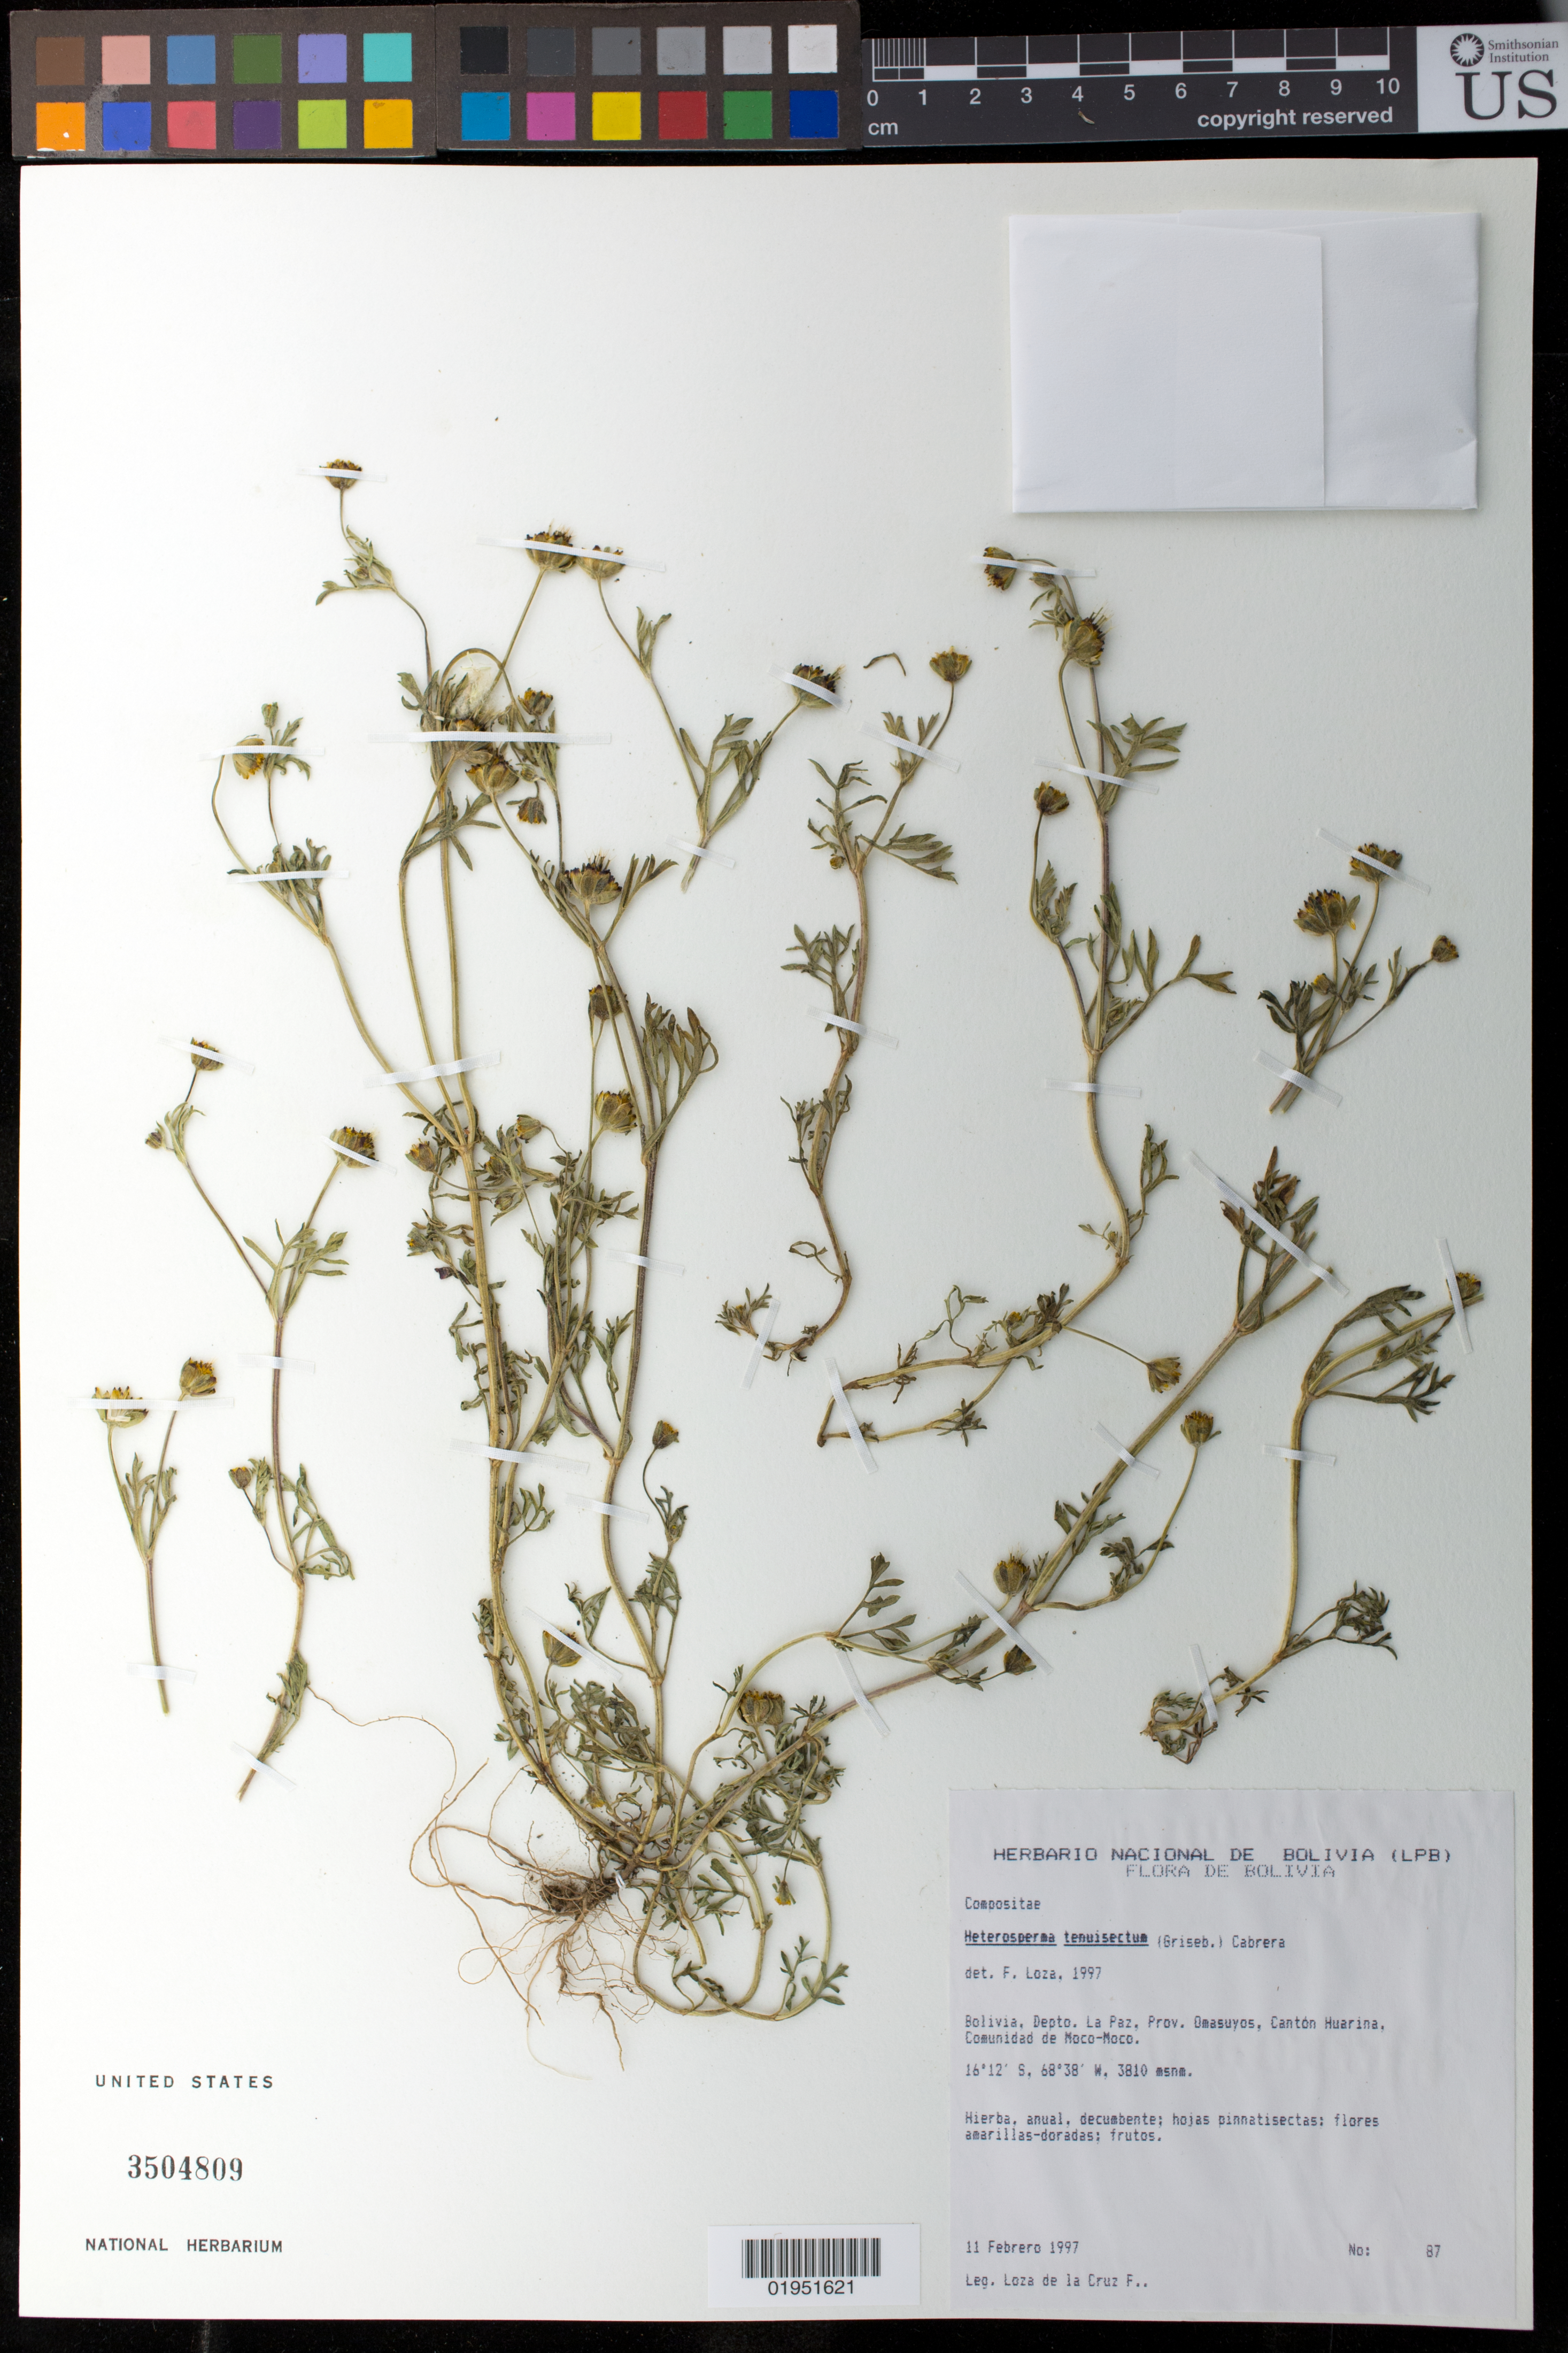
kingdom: Plantae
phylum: Tracheophyta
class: Magnoliopsida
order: Asterales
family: Asteraceae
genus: Heterosperma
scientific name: Heterosperma tenuisecta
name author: (Griseb.) Cabrera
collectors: L. Cruz F.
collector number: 87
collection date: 1997-02-11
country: Bolivia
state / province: La Paz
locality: Depto.: La Paz, Prov.: Omasuyos, Canton Huarina. Comunidad de Moco-Moco. Alrededor de cultivos.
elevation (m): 3810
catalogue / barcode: US 3504809